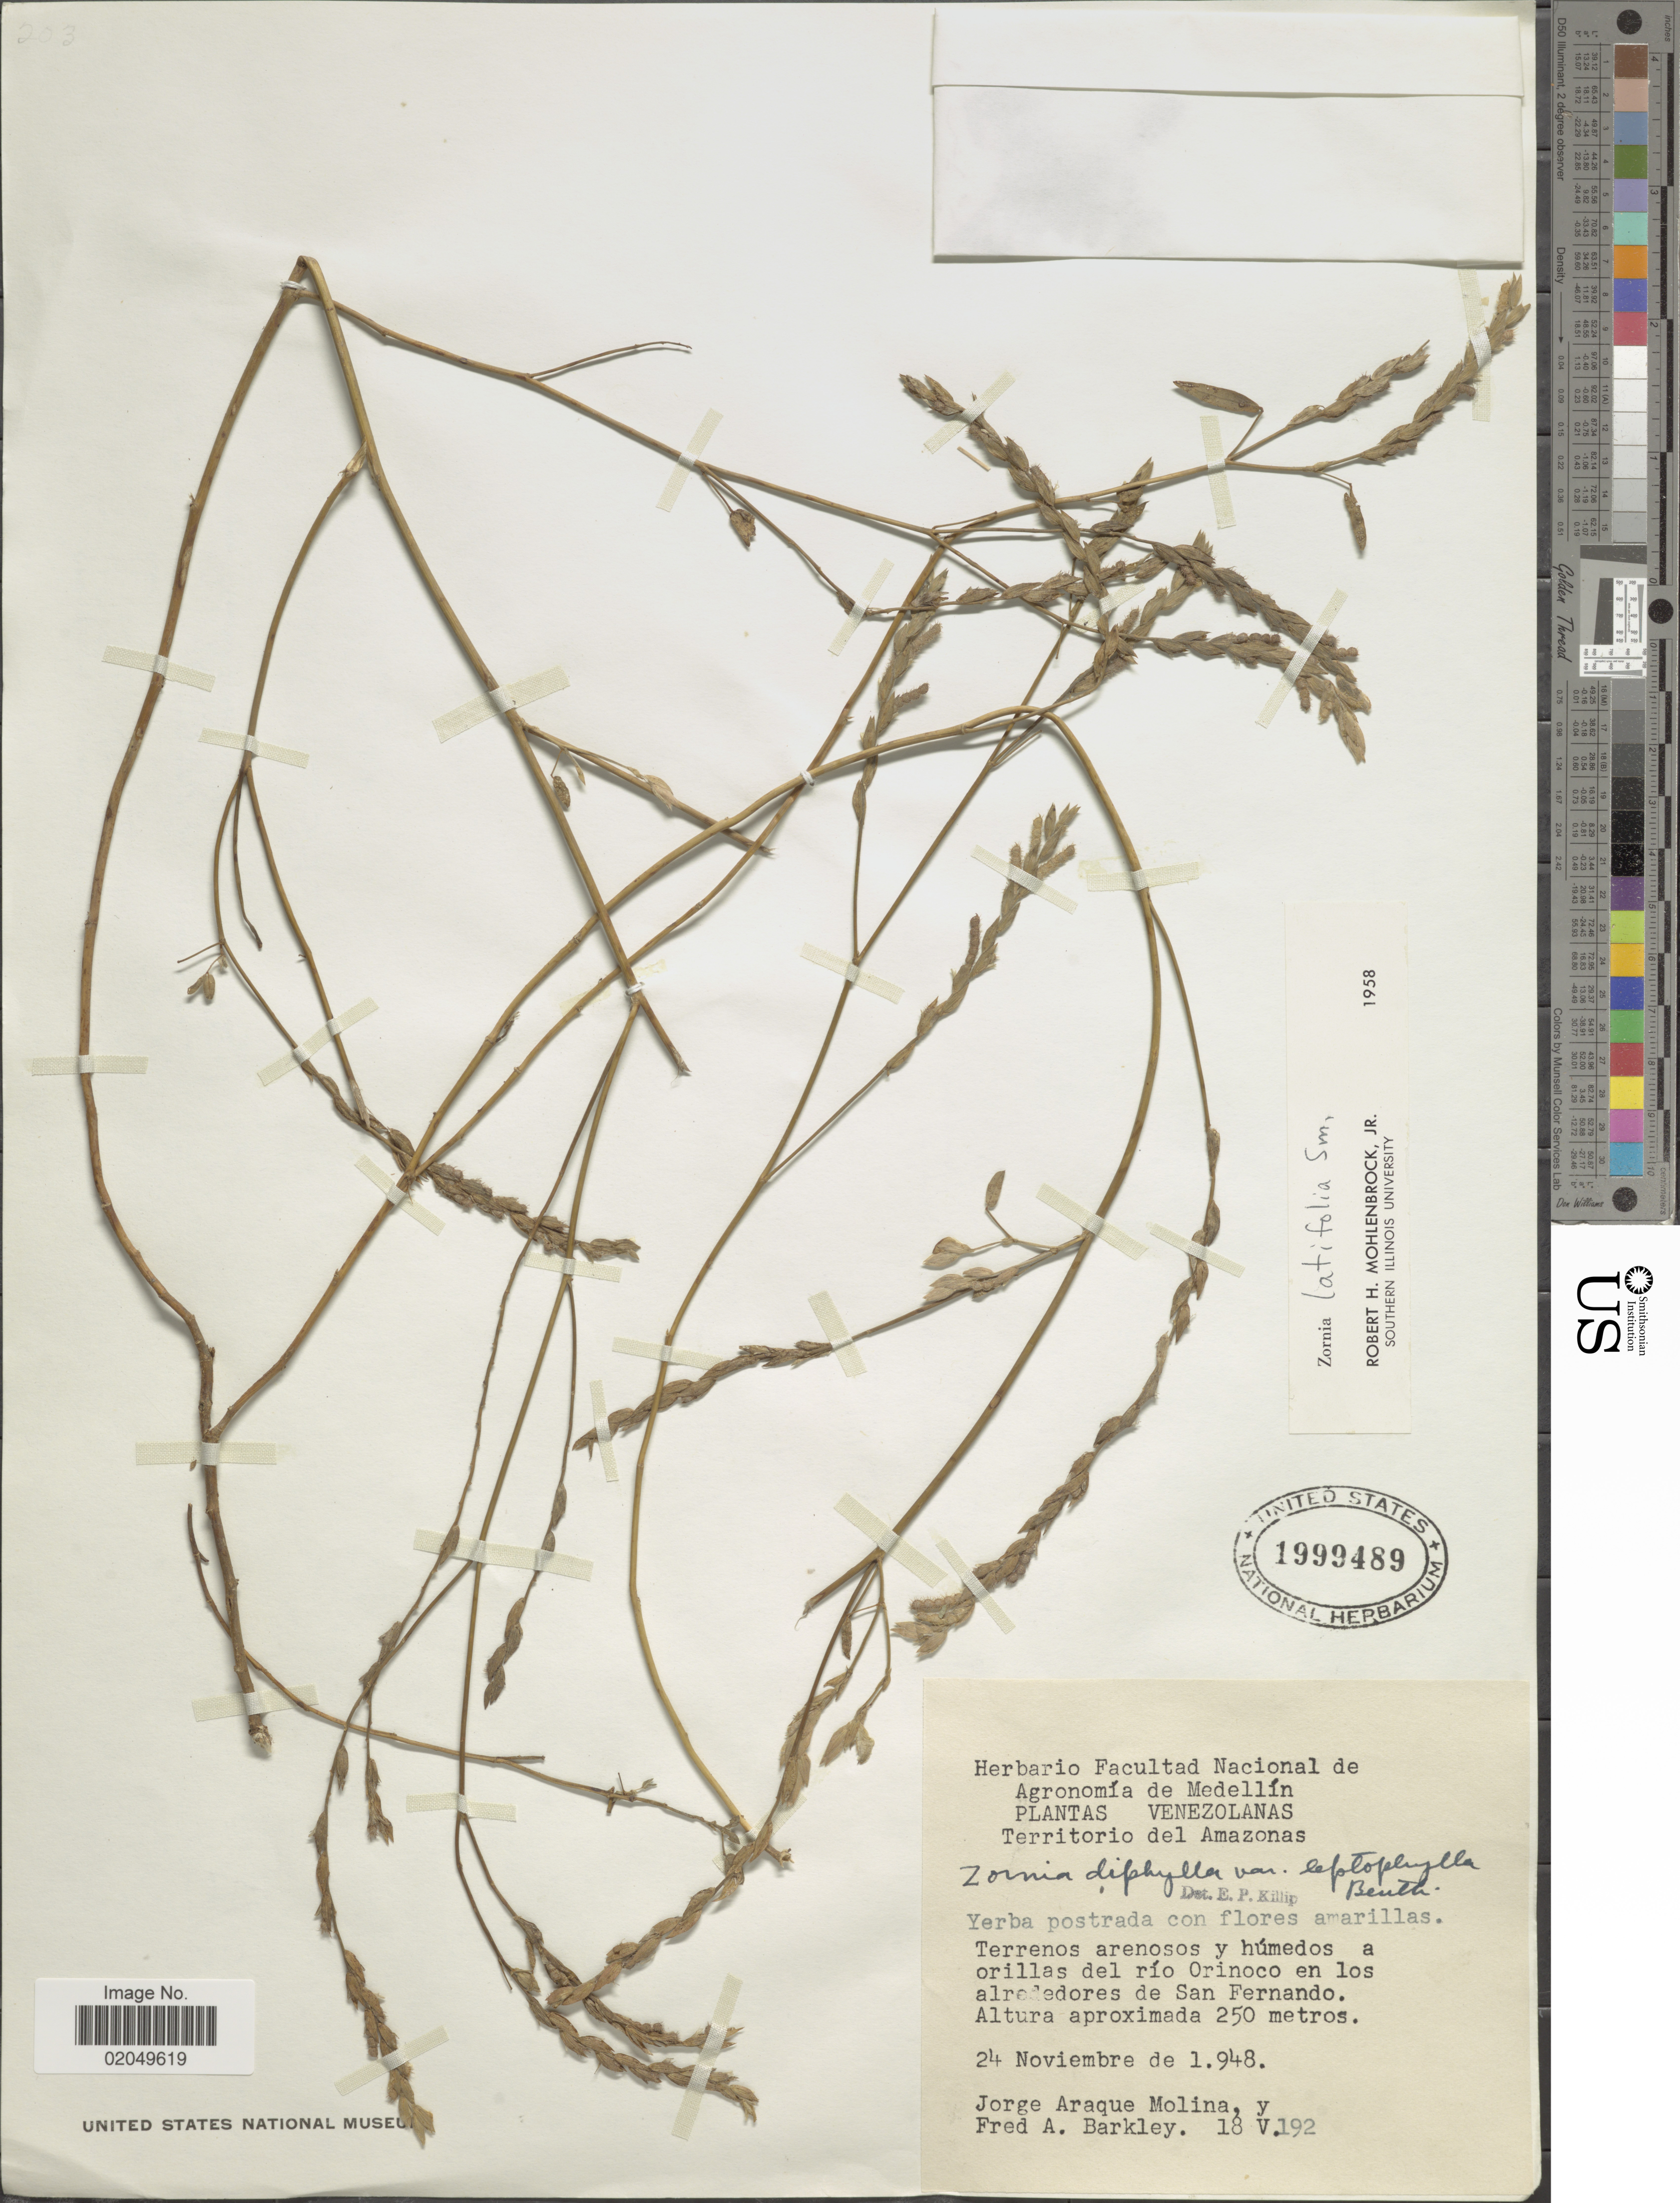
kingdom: Plantae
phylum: Tracheophyta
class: Magnoliopsida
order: Fabales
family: Fabaceae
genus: Zornia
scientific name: Zornia latifolia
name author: Sm.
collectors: J. A. Molina & F. A. Barkley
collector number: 18V192*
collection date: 1948-11-24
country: Venezuela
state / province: Amazonas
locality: Venezolanas. Territorio del Amazonas. Terrenos arenosos y humedos a orrillas del rio Orinoco en los alrededores se San Fernando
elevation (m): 250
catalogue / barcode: US 1999489